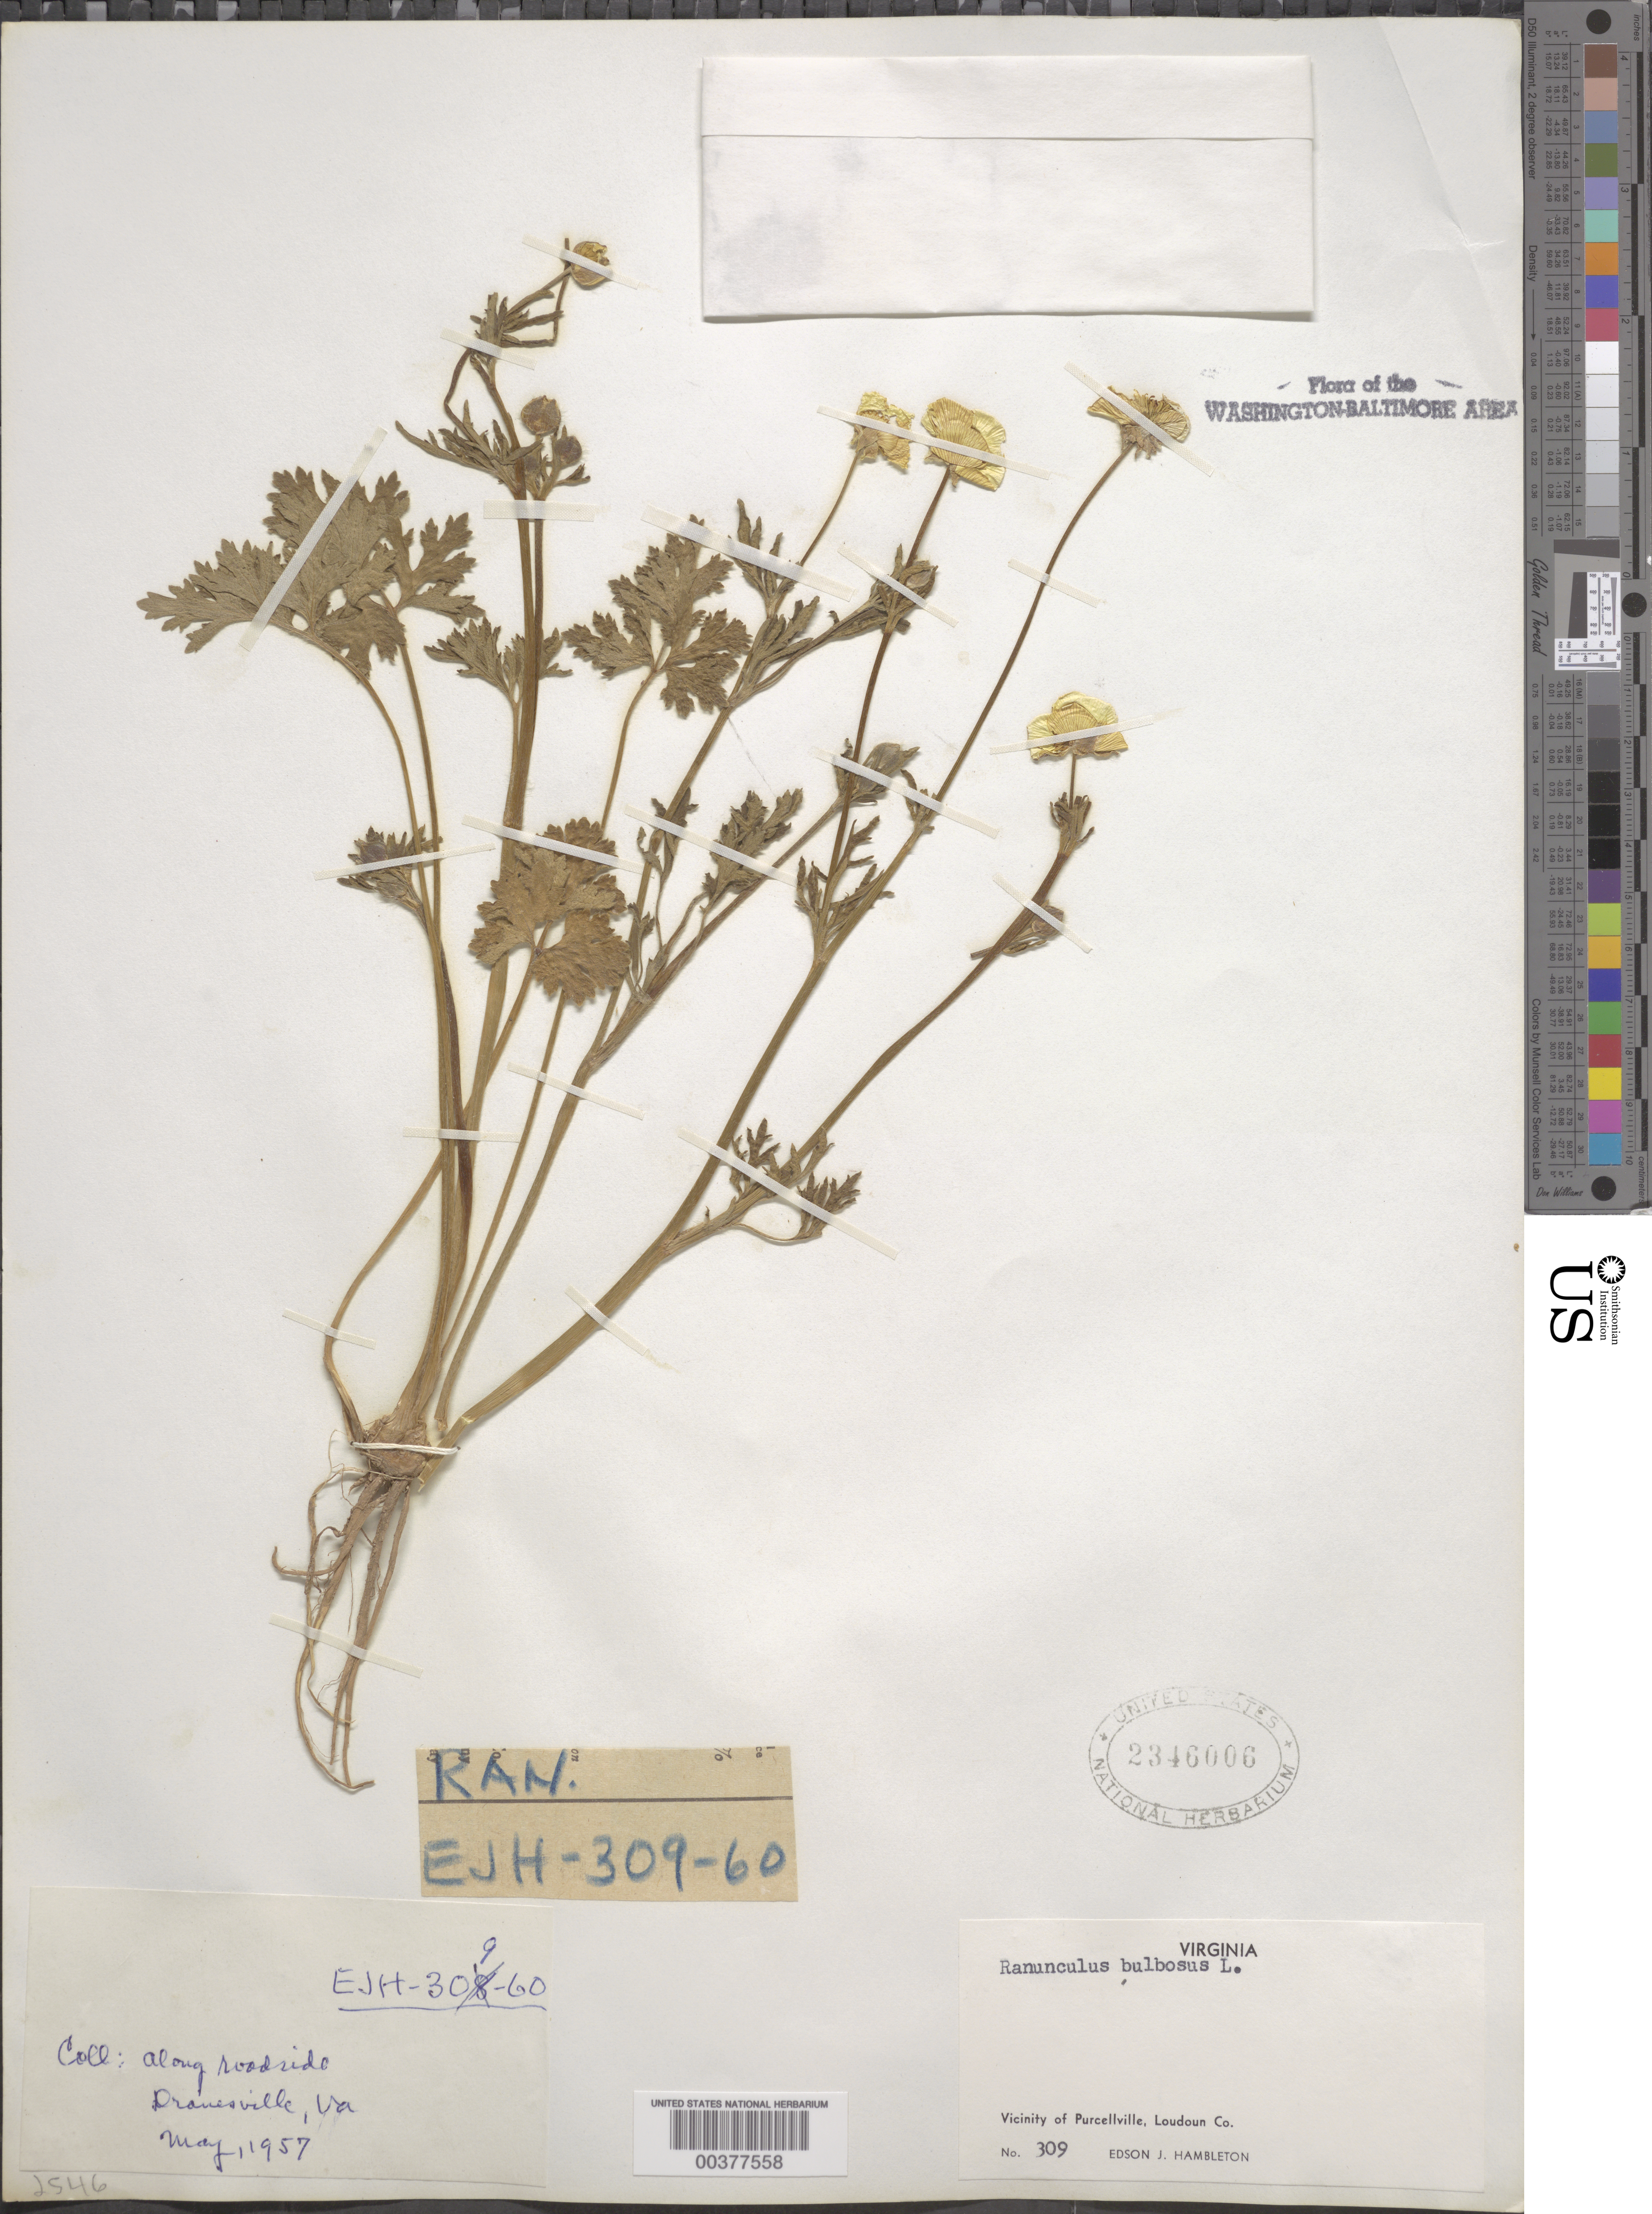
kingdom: Plantae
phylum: Tracheophyta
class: Magnoliopsida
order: Ranunculales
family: Ranunculaceae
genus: Ranunculus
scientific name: Ranunculus bulbosus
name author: L.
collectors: E. Hambleton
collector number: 309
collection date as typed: May 1957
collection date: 1957-05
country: United States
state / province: Virginia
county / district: Fairfax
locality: Dranesville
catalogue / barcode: US 2346006